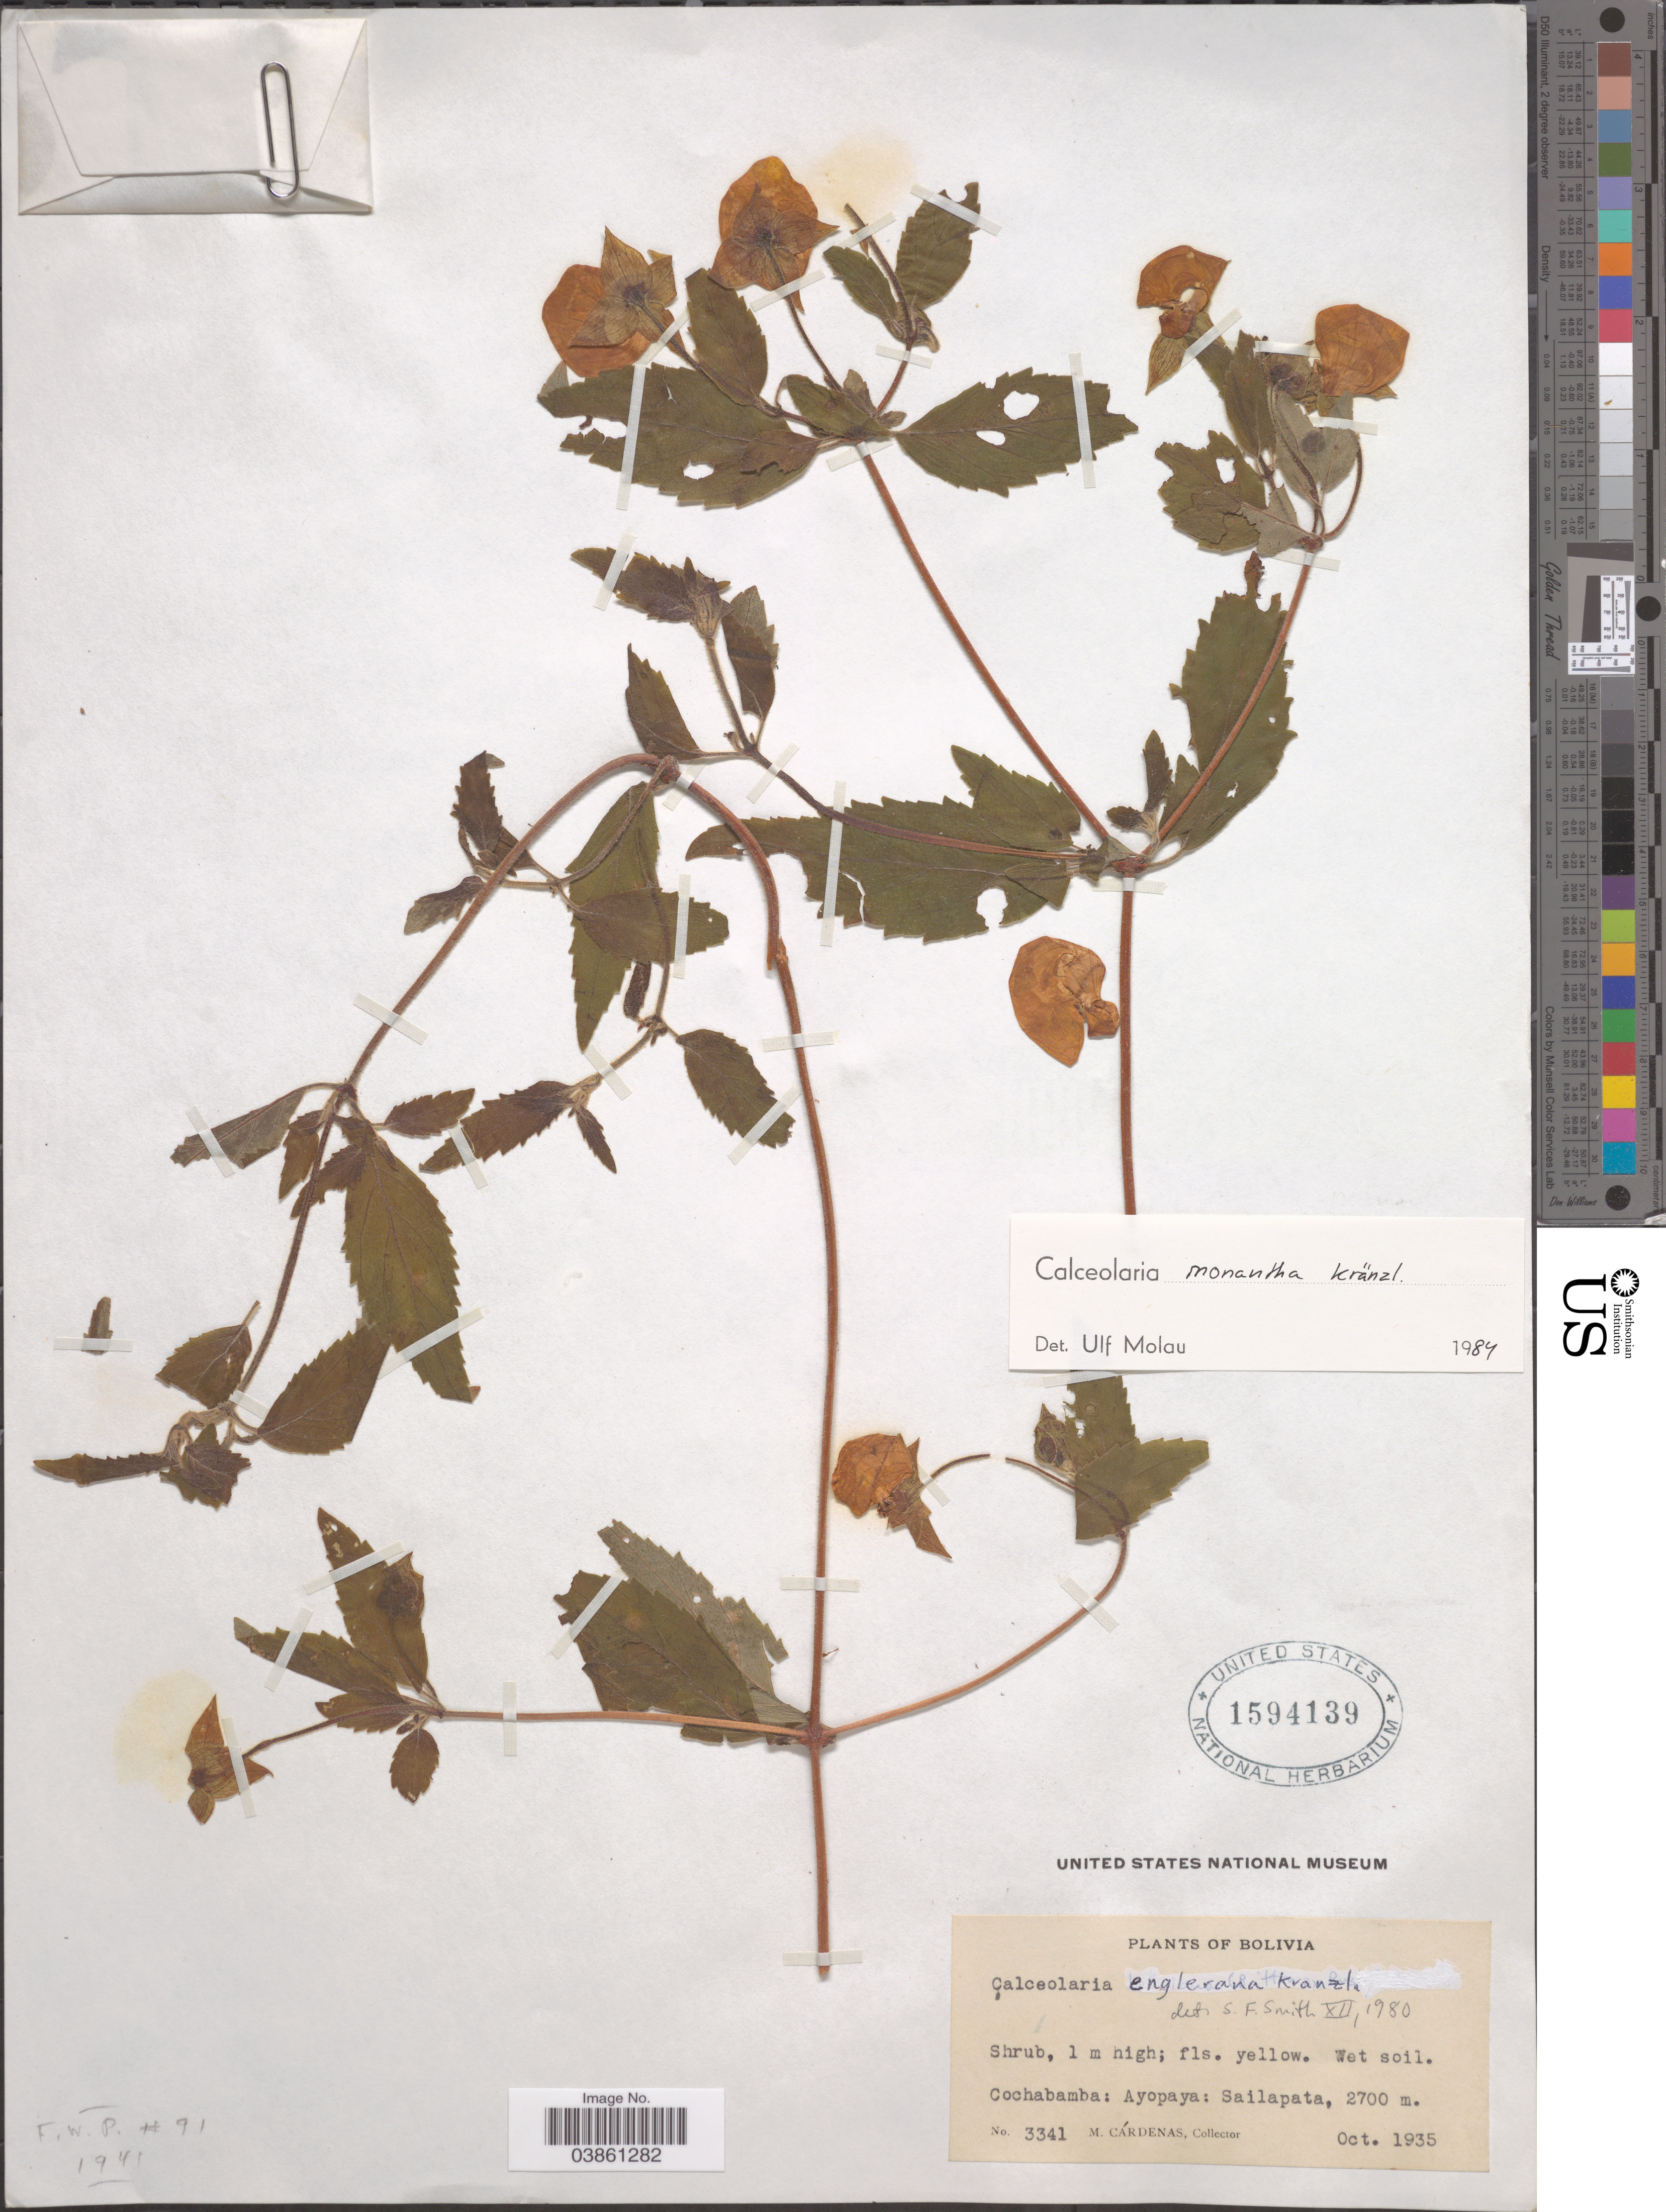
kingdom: Plantae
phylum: Tracheophyta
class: Magnoliopsida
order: Lamiales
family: Calceolariaceae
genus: Calceolaria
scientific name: Calceolaria monantha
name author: Kraenzl.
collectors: M. Cárdenas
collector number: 3341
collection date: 1935-10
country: Bolivia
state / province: Cochabamba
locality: Ayopaya: Sailapata.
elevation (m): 2700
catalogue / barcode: US 1594139